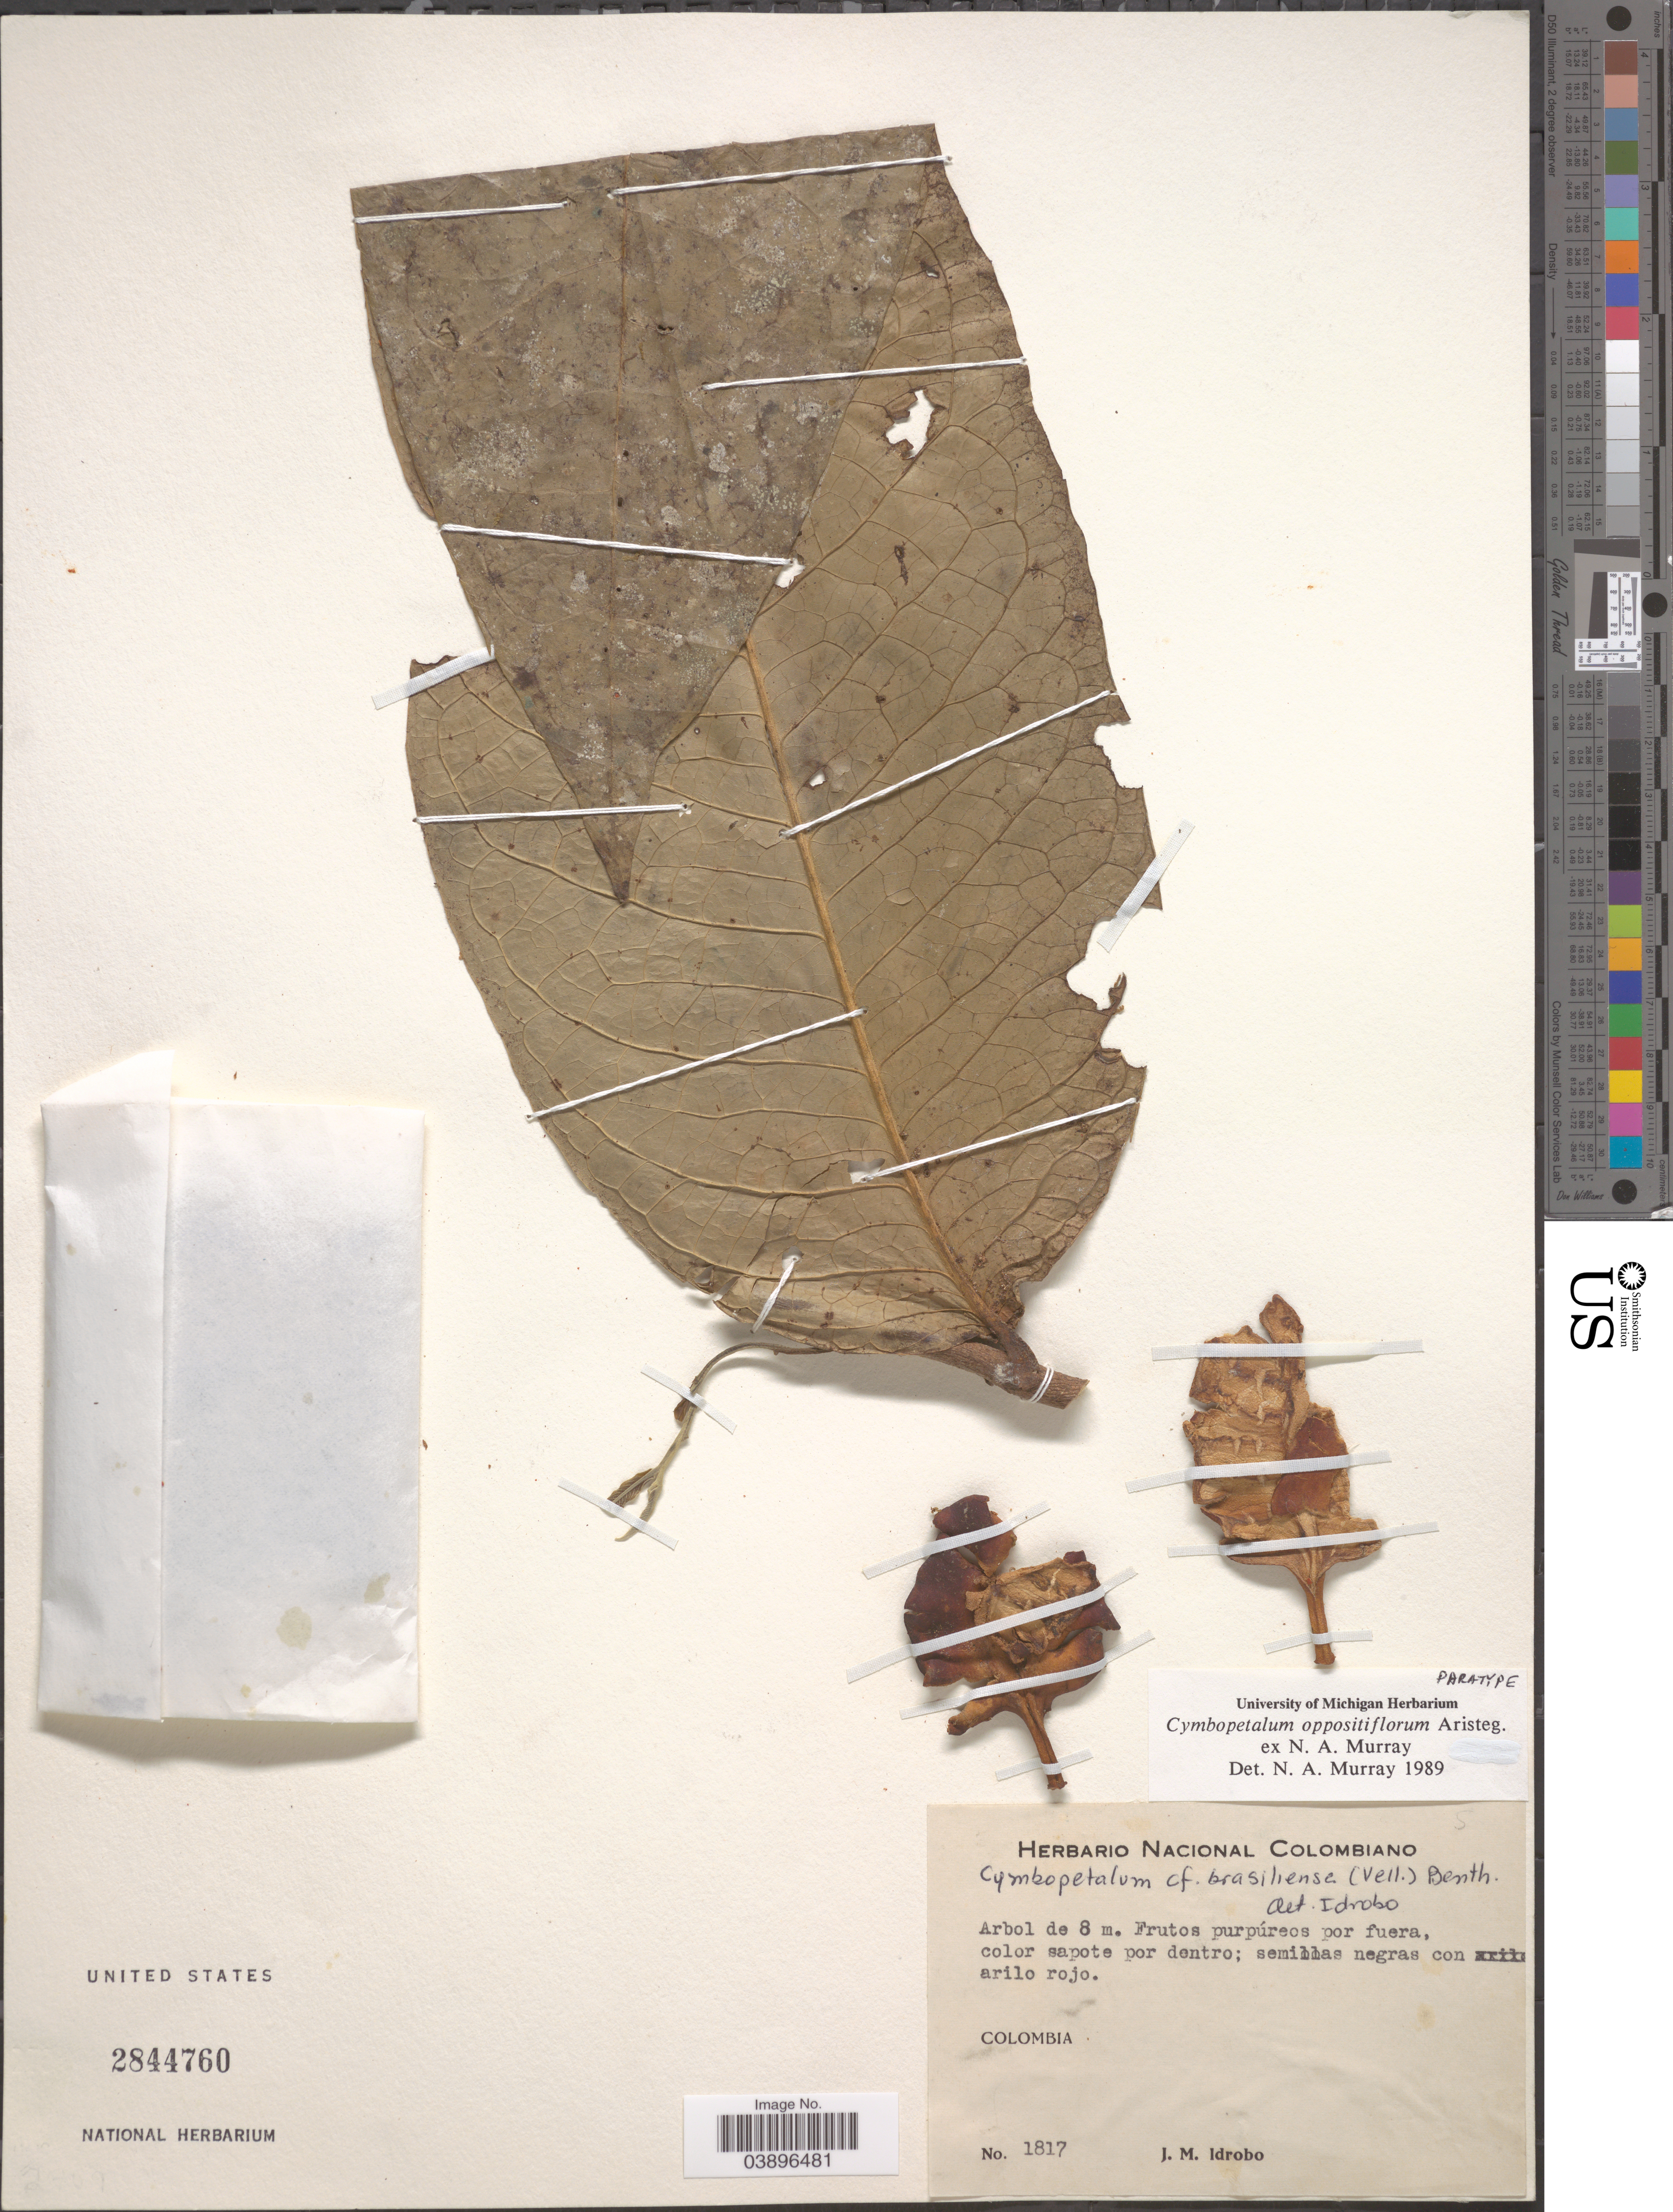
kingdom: Plantae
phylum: Tracheophyta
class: Magnoliopsida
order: Magnoliales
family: Annonaceae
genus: Cymbopetalum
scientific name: Cymbopetalum oppositiflorum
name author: Aristeg. ex N.A. Murray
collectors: J. M. Idrobo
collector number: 1817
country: Colombia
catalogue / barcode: US 2744760